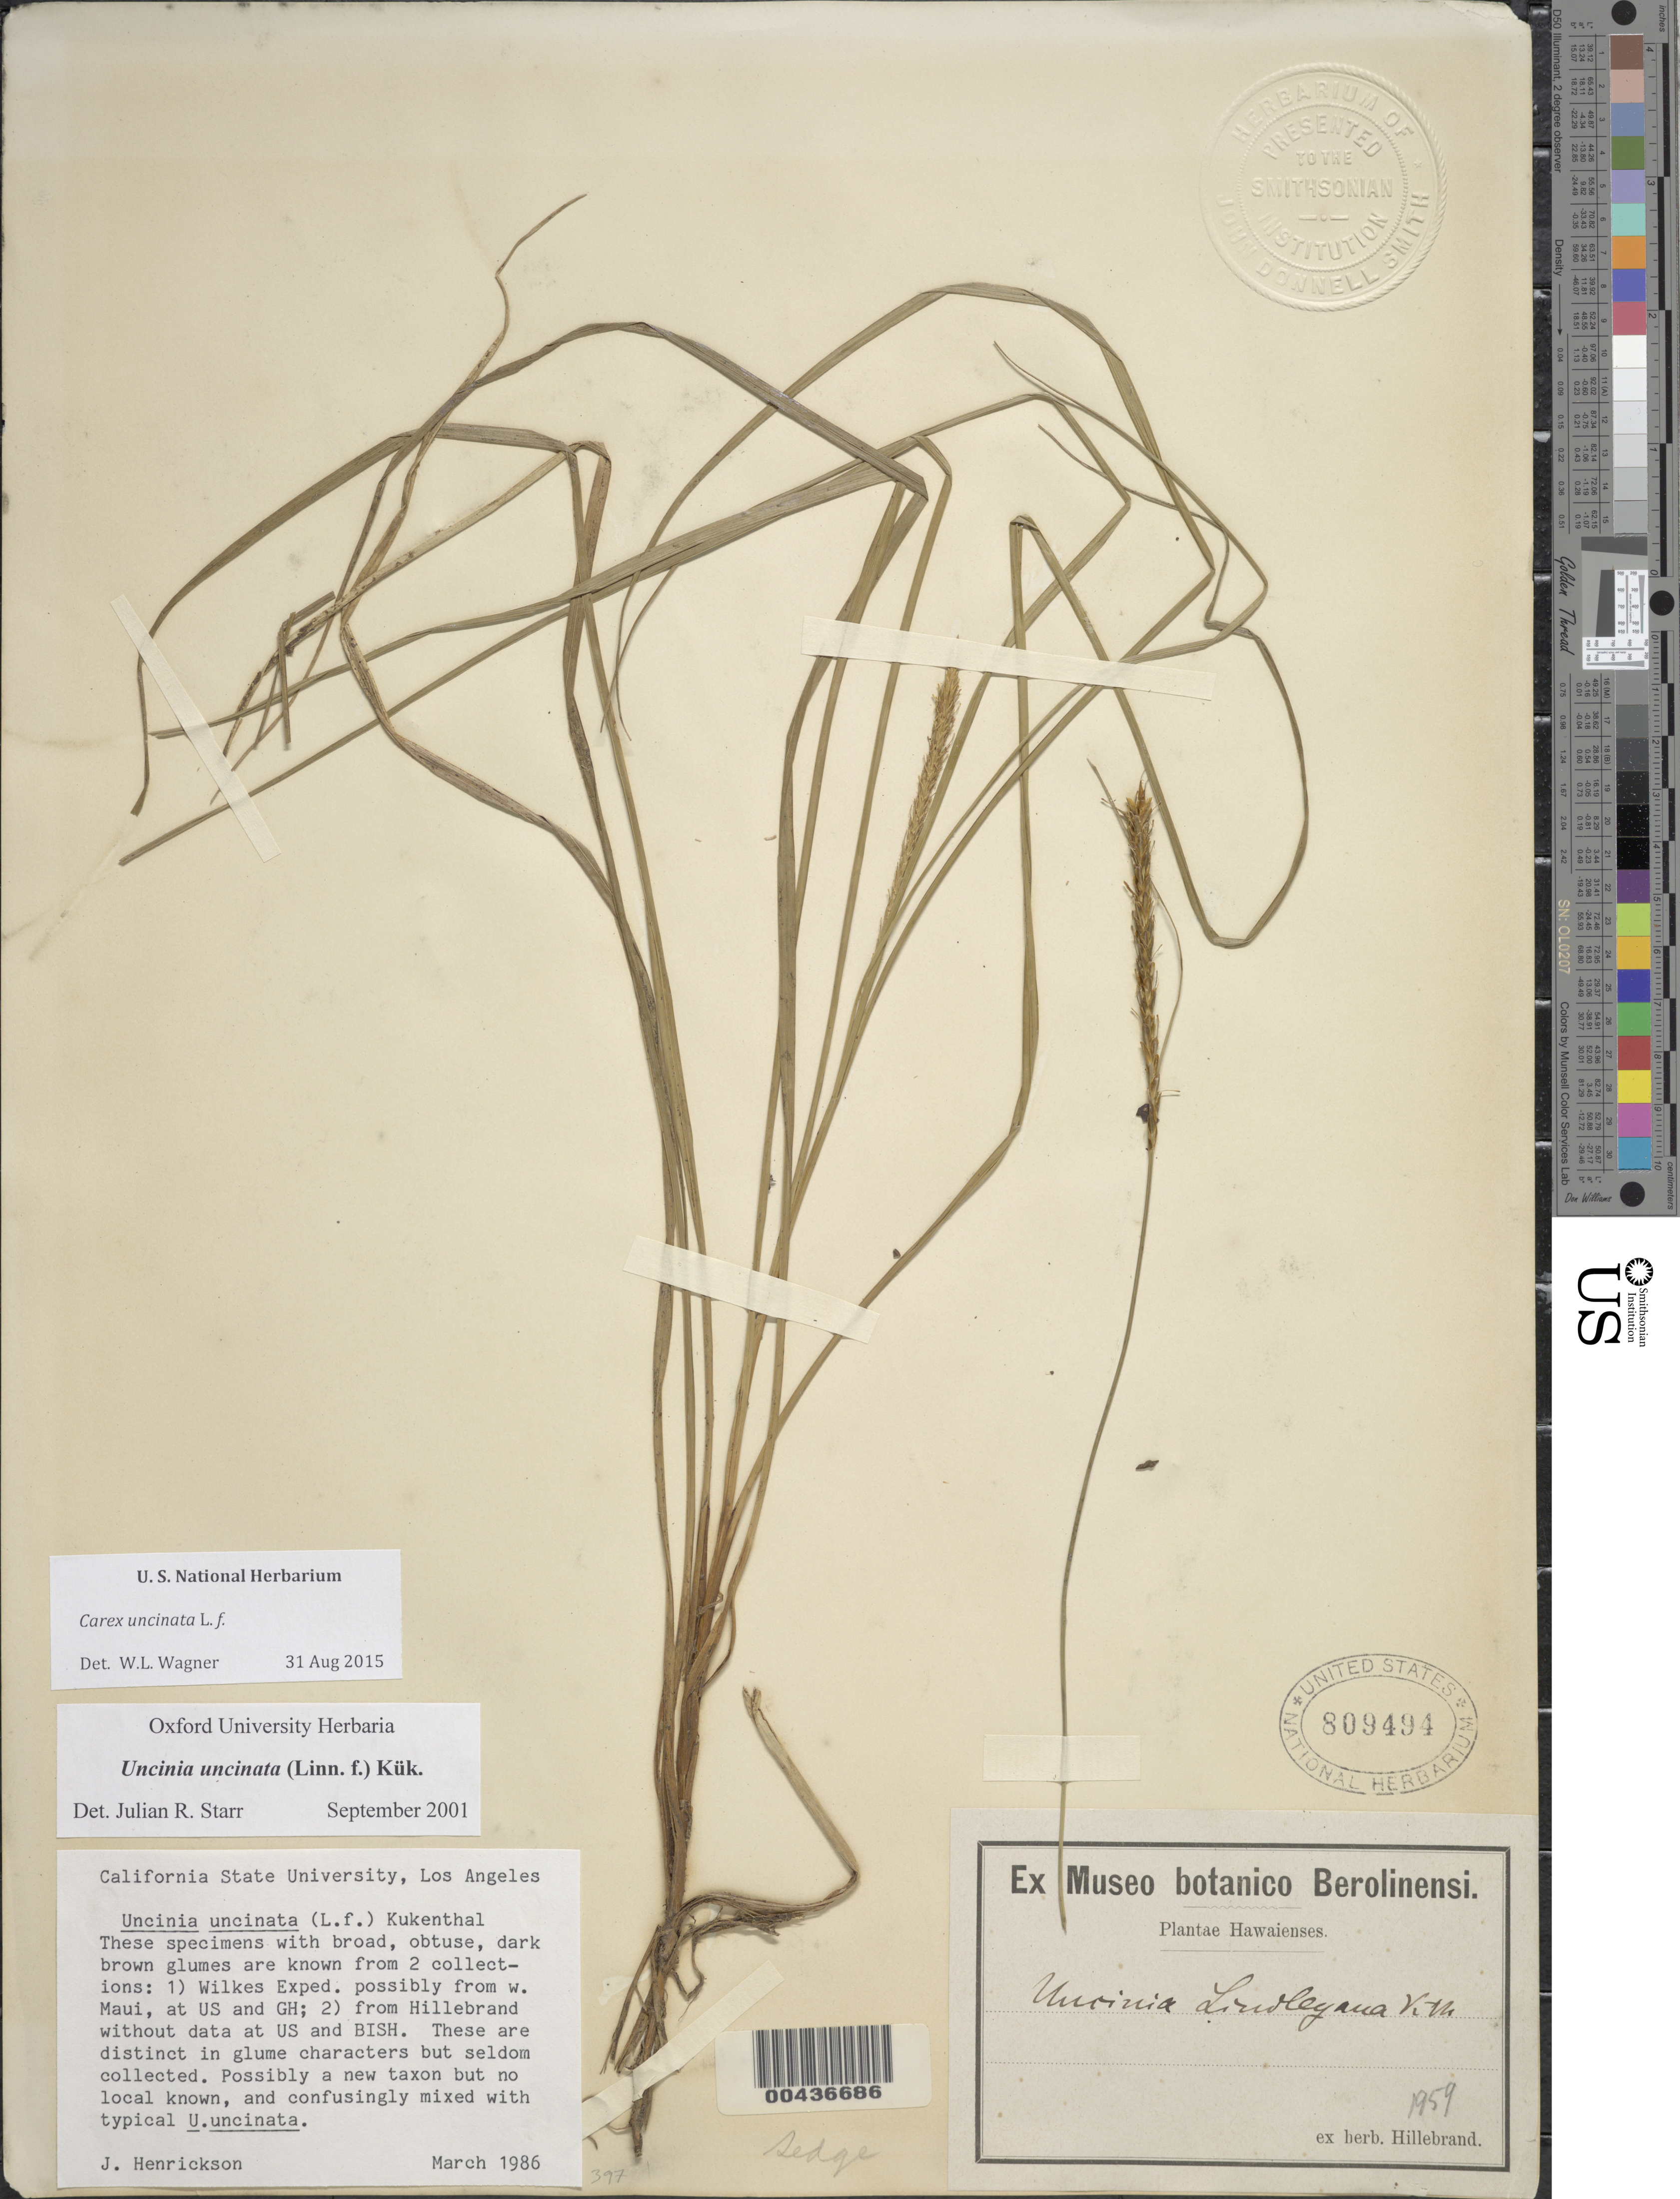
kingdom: Plantae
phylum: Tracheophyta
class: Liliopsida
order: Poales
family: Cyperaceae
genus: Carex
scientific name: Carex uncinata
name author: L. f.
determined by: Wagner, W. L., (BOT), Smithsonian Institution - National Museum of Natural History (UNITED STATES)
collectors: W. Hillebrand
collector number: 1959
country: United States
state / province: Hawaii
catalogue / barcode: US 809494